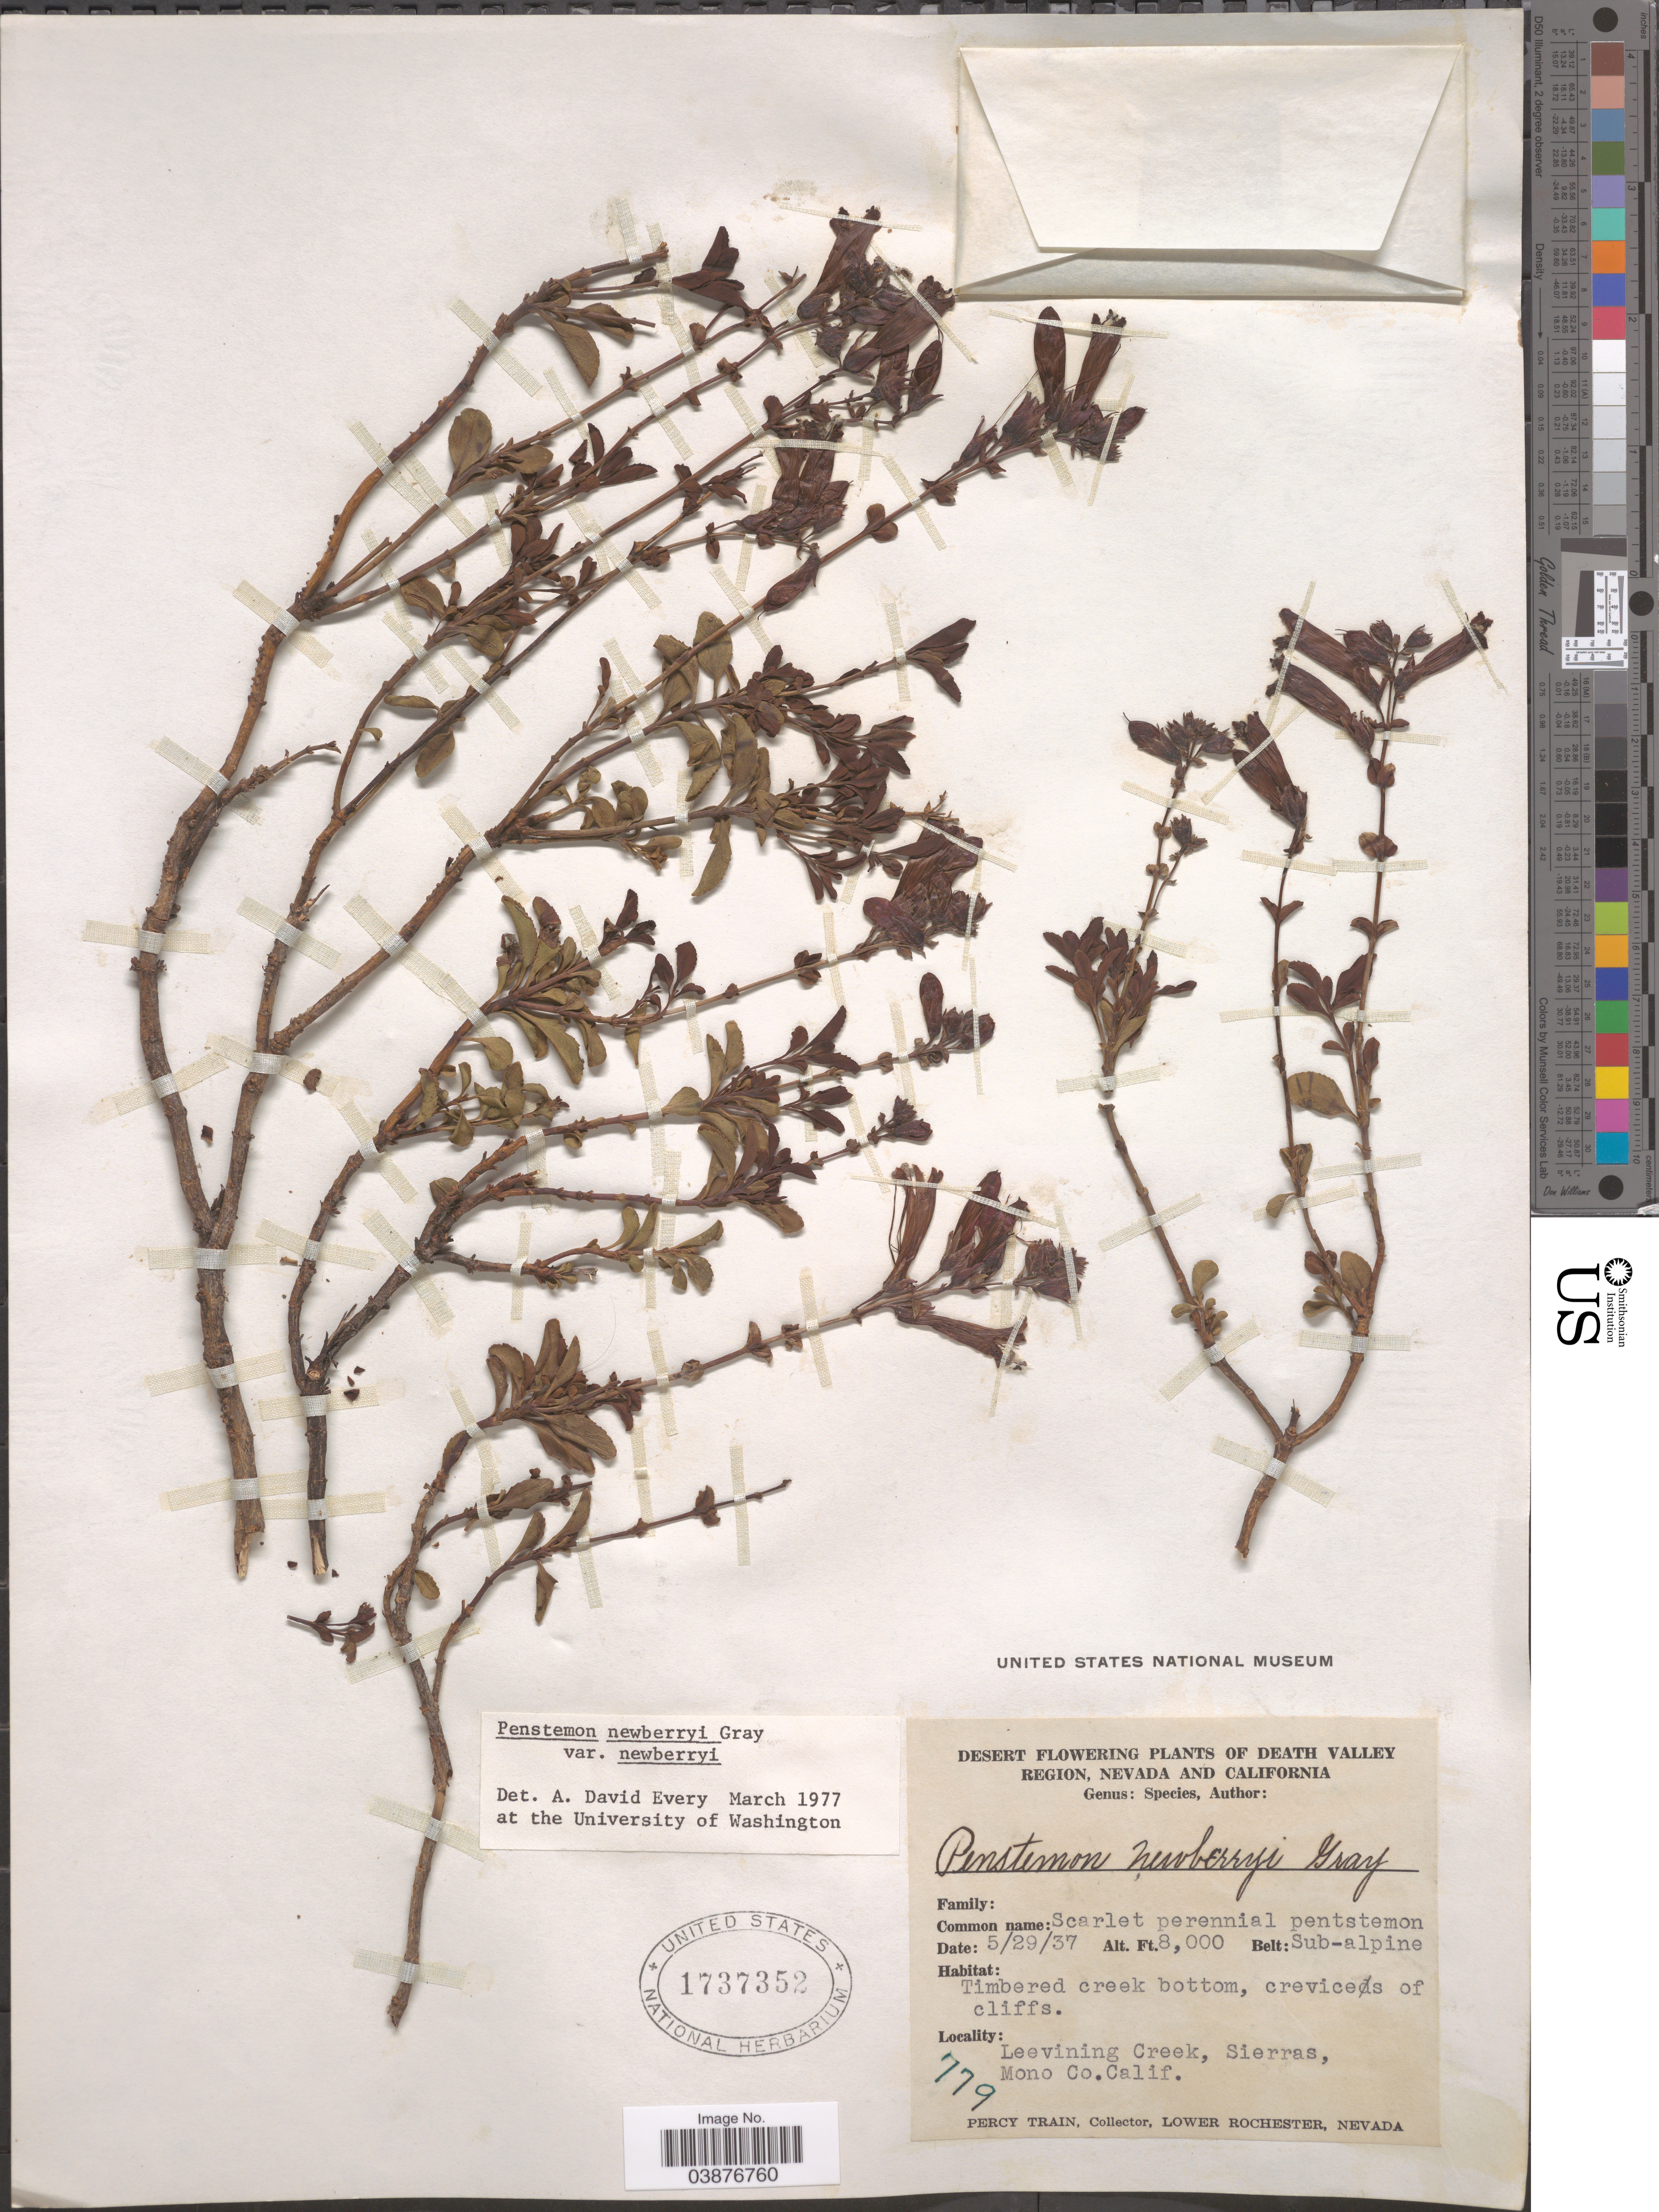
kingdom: Plantae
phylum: Tracheophyta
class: Magnoliopsida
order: Lamiales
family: Plantaginaceae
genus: Penstemon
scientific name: Penstemon newberryi var. newberryi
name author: A. Gray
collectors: P. Train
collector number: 779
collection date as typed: Transcribed d/m/y: 29/5/37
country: United States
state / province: California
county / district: Mono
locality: Death Valley Region. Leevining Creek, Sierras, Mono Co.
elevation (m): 2438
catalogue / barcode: US 1737352